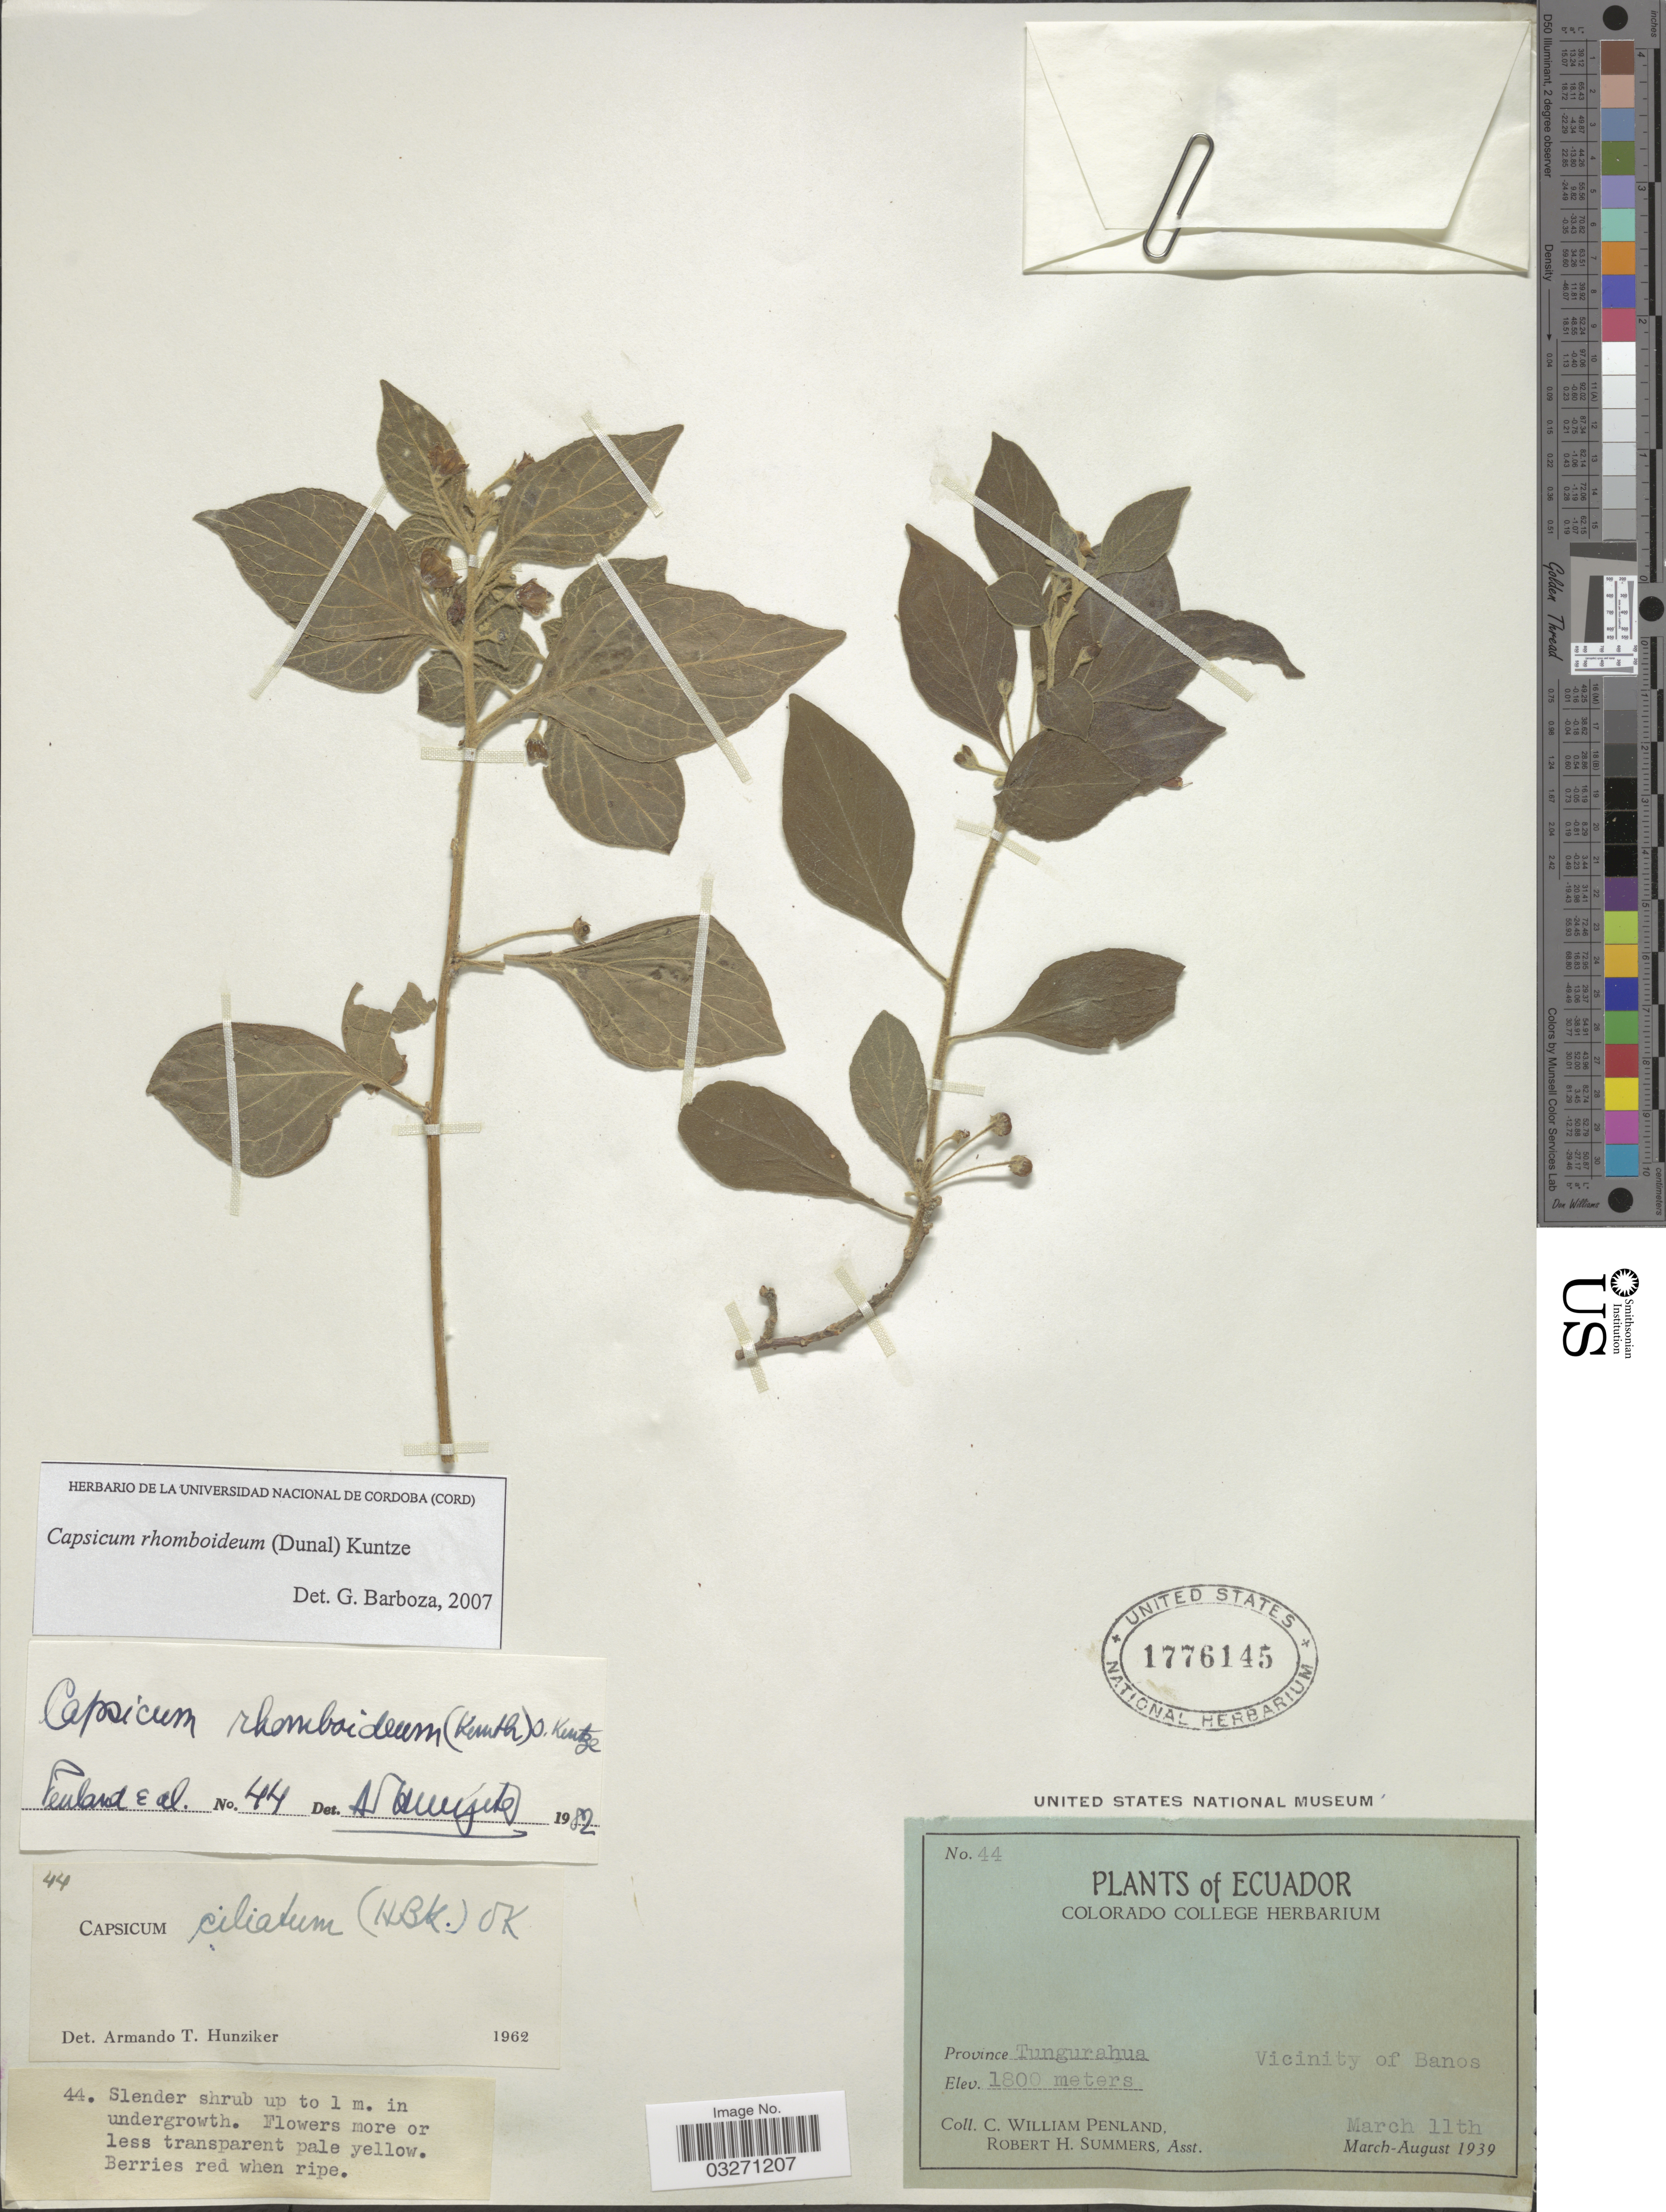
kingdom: Plantae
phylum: Tracheophyta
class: Magnoliopsida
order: Solanales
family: Solanaceae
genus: Capsicum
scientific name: Capsicum rhomboideum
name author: (Humb. & Bonpl. ex Dunal) Kuntze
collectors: C. W. Penland & R. Summers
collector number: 44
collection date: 1939-03-11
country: Ecuador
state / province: Tungurahua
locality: Vicinity of Banos.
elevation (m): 1800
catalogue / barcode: US 1776145